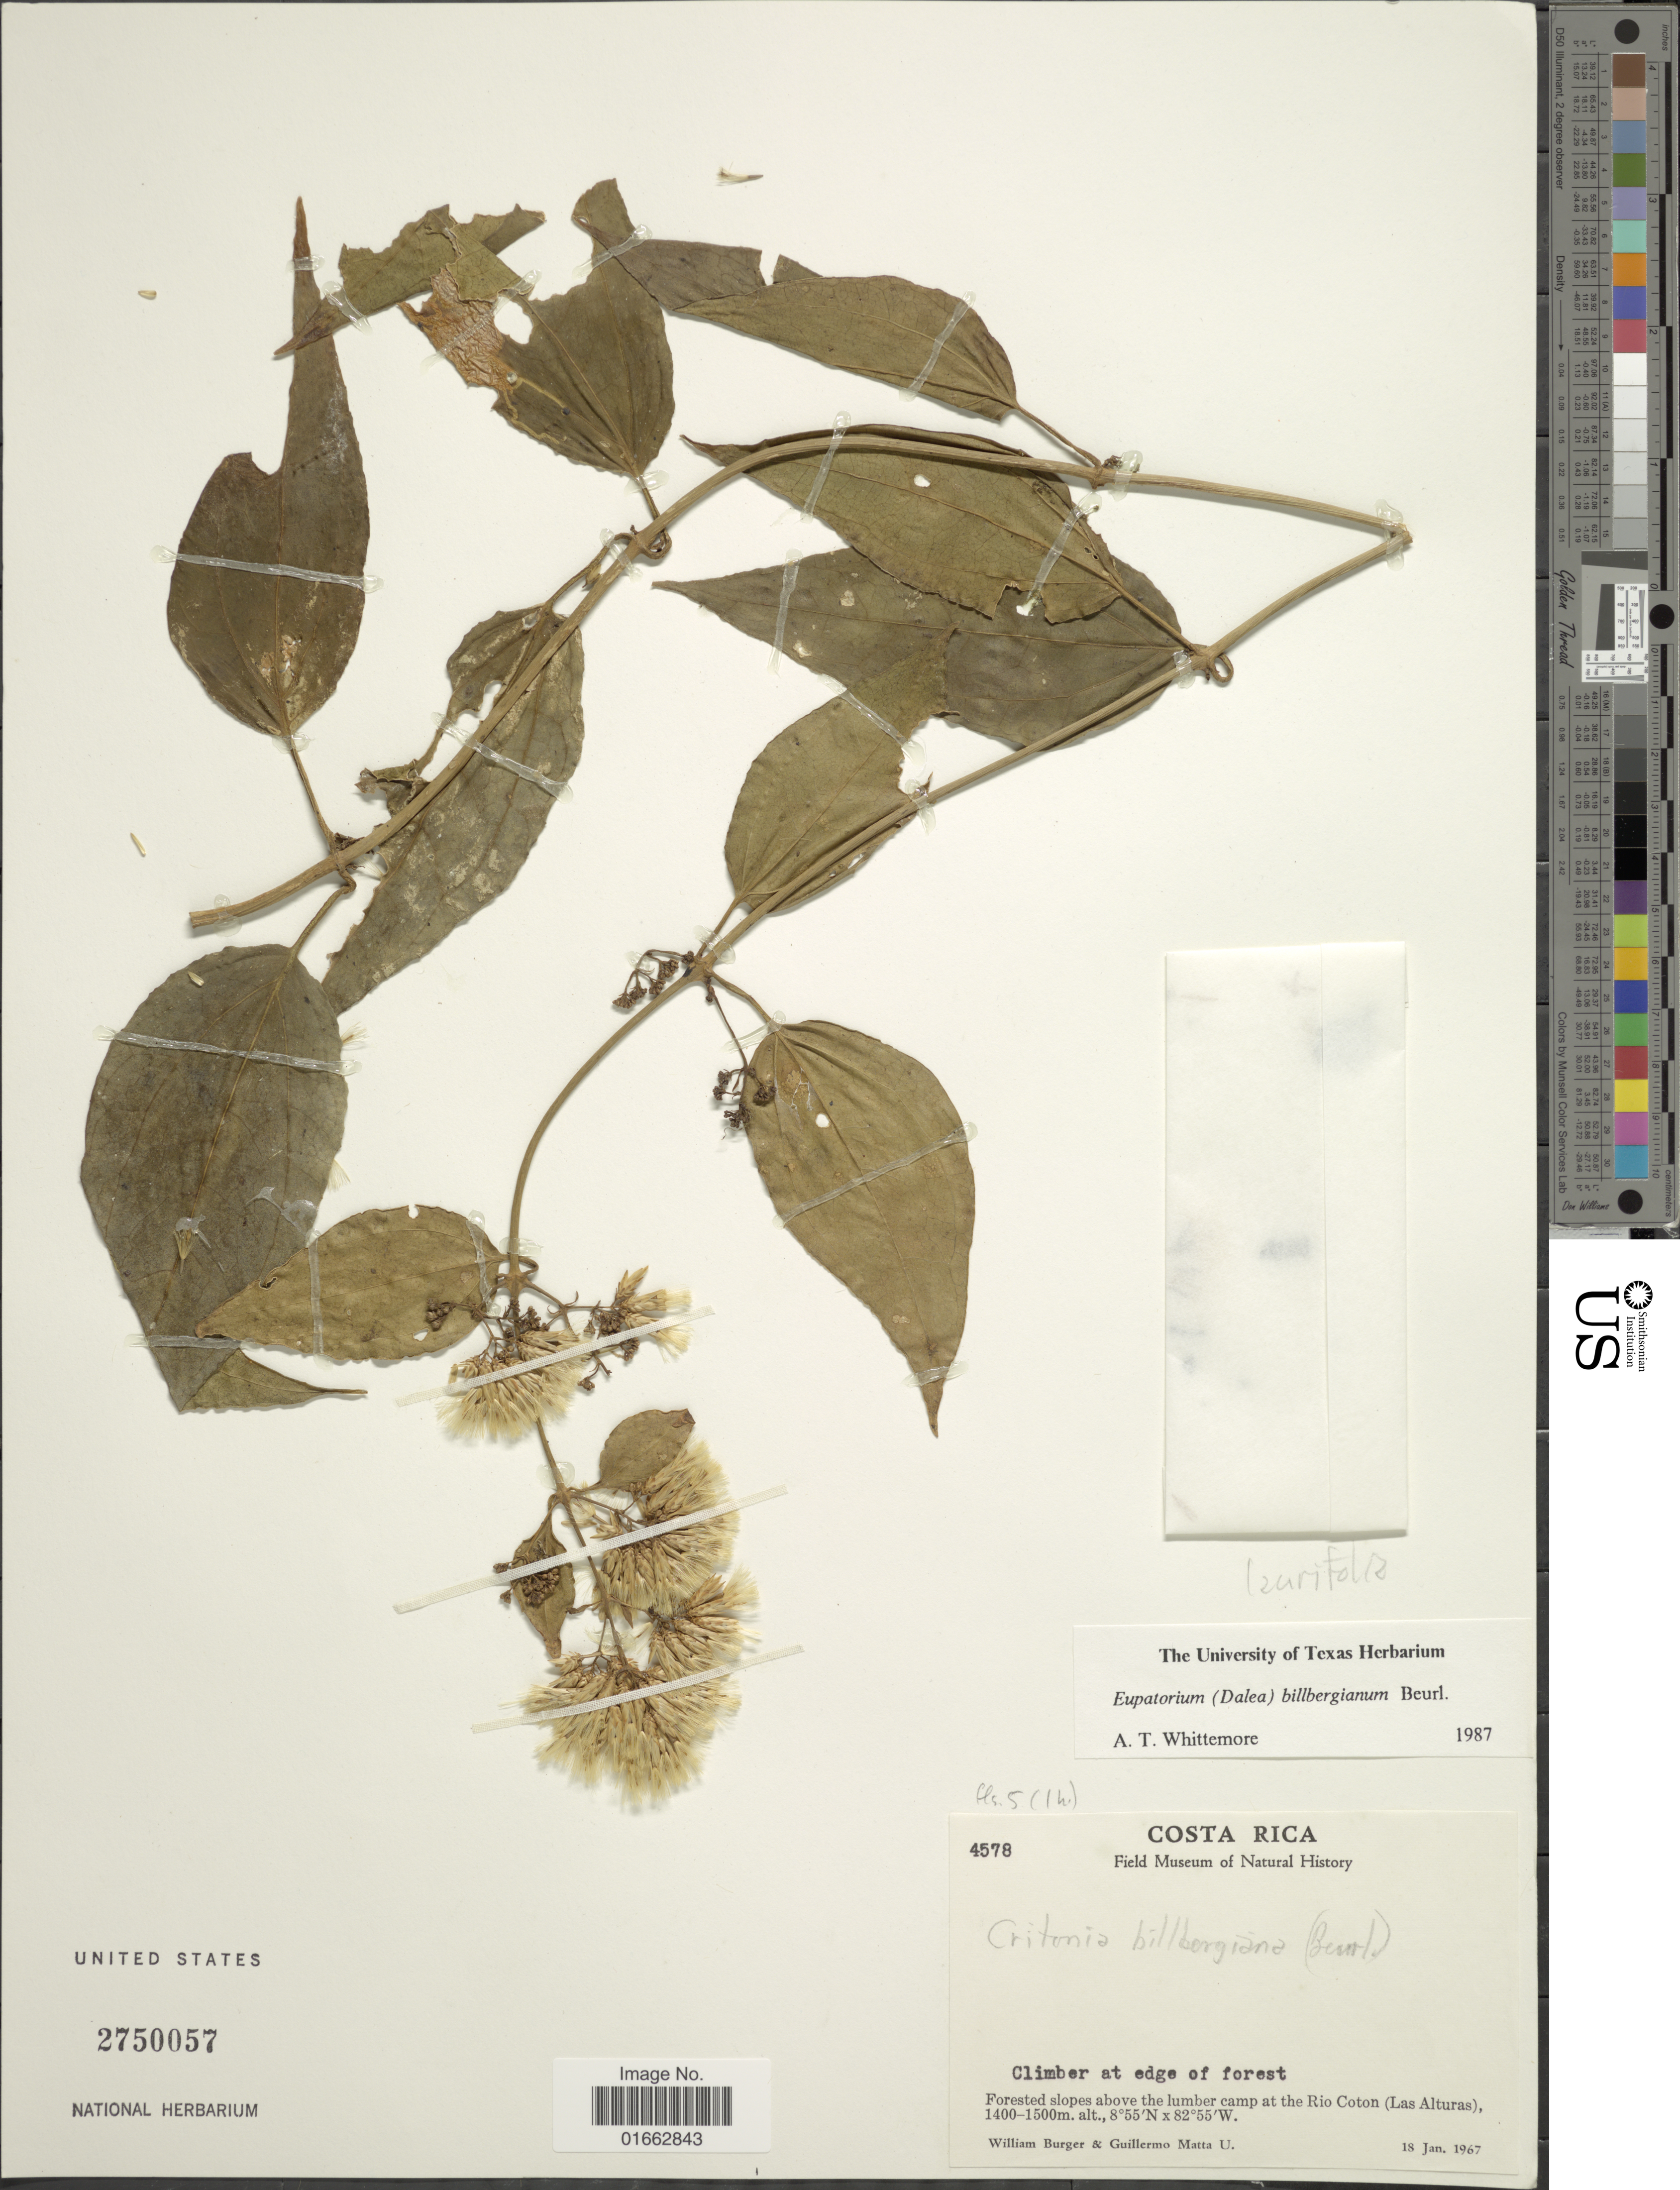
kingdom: Plantae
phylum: Tracheophyta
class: Magnoliopsida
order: Asterales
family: Asteraceae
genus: Critonia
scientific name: Critonia laurifolia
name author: (B.L. Rob.) R.M. King & H. Rob.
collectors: W. Burger & G. Matta U.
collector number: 4578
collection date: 1967-01-18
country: Costa Rica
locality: Forested slopes above the lumnber camp at the Rio Coton (Las Alturas)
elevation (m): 1400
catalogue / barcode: US 2750057